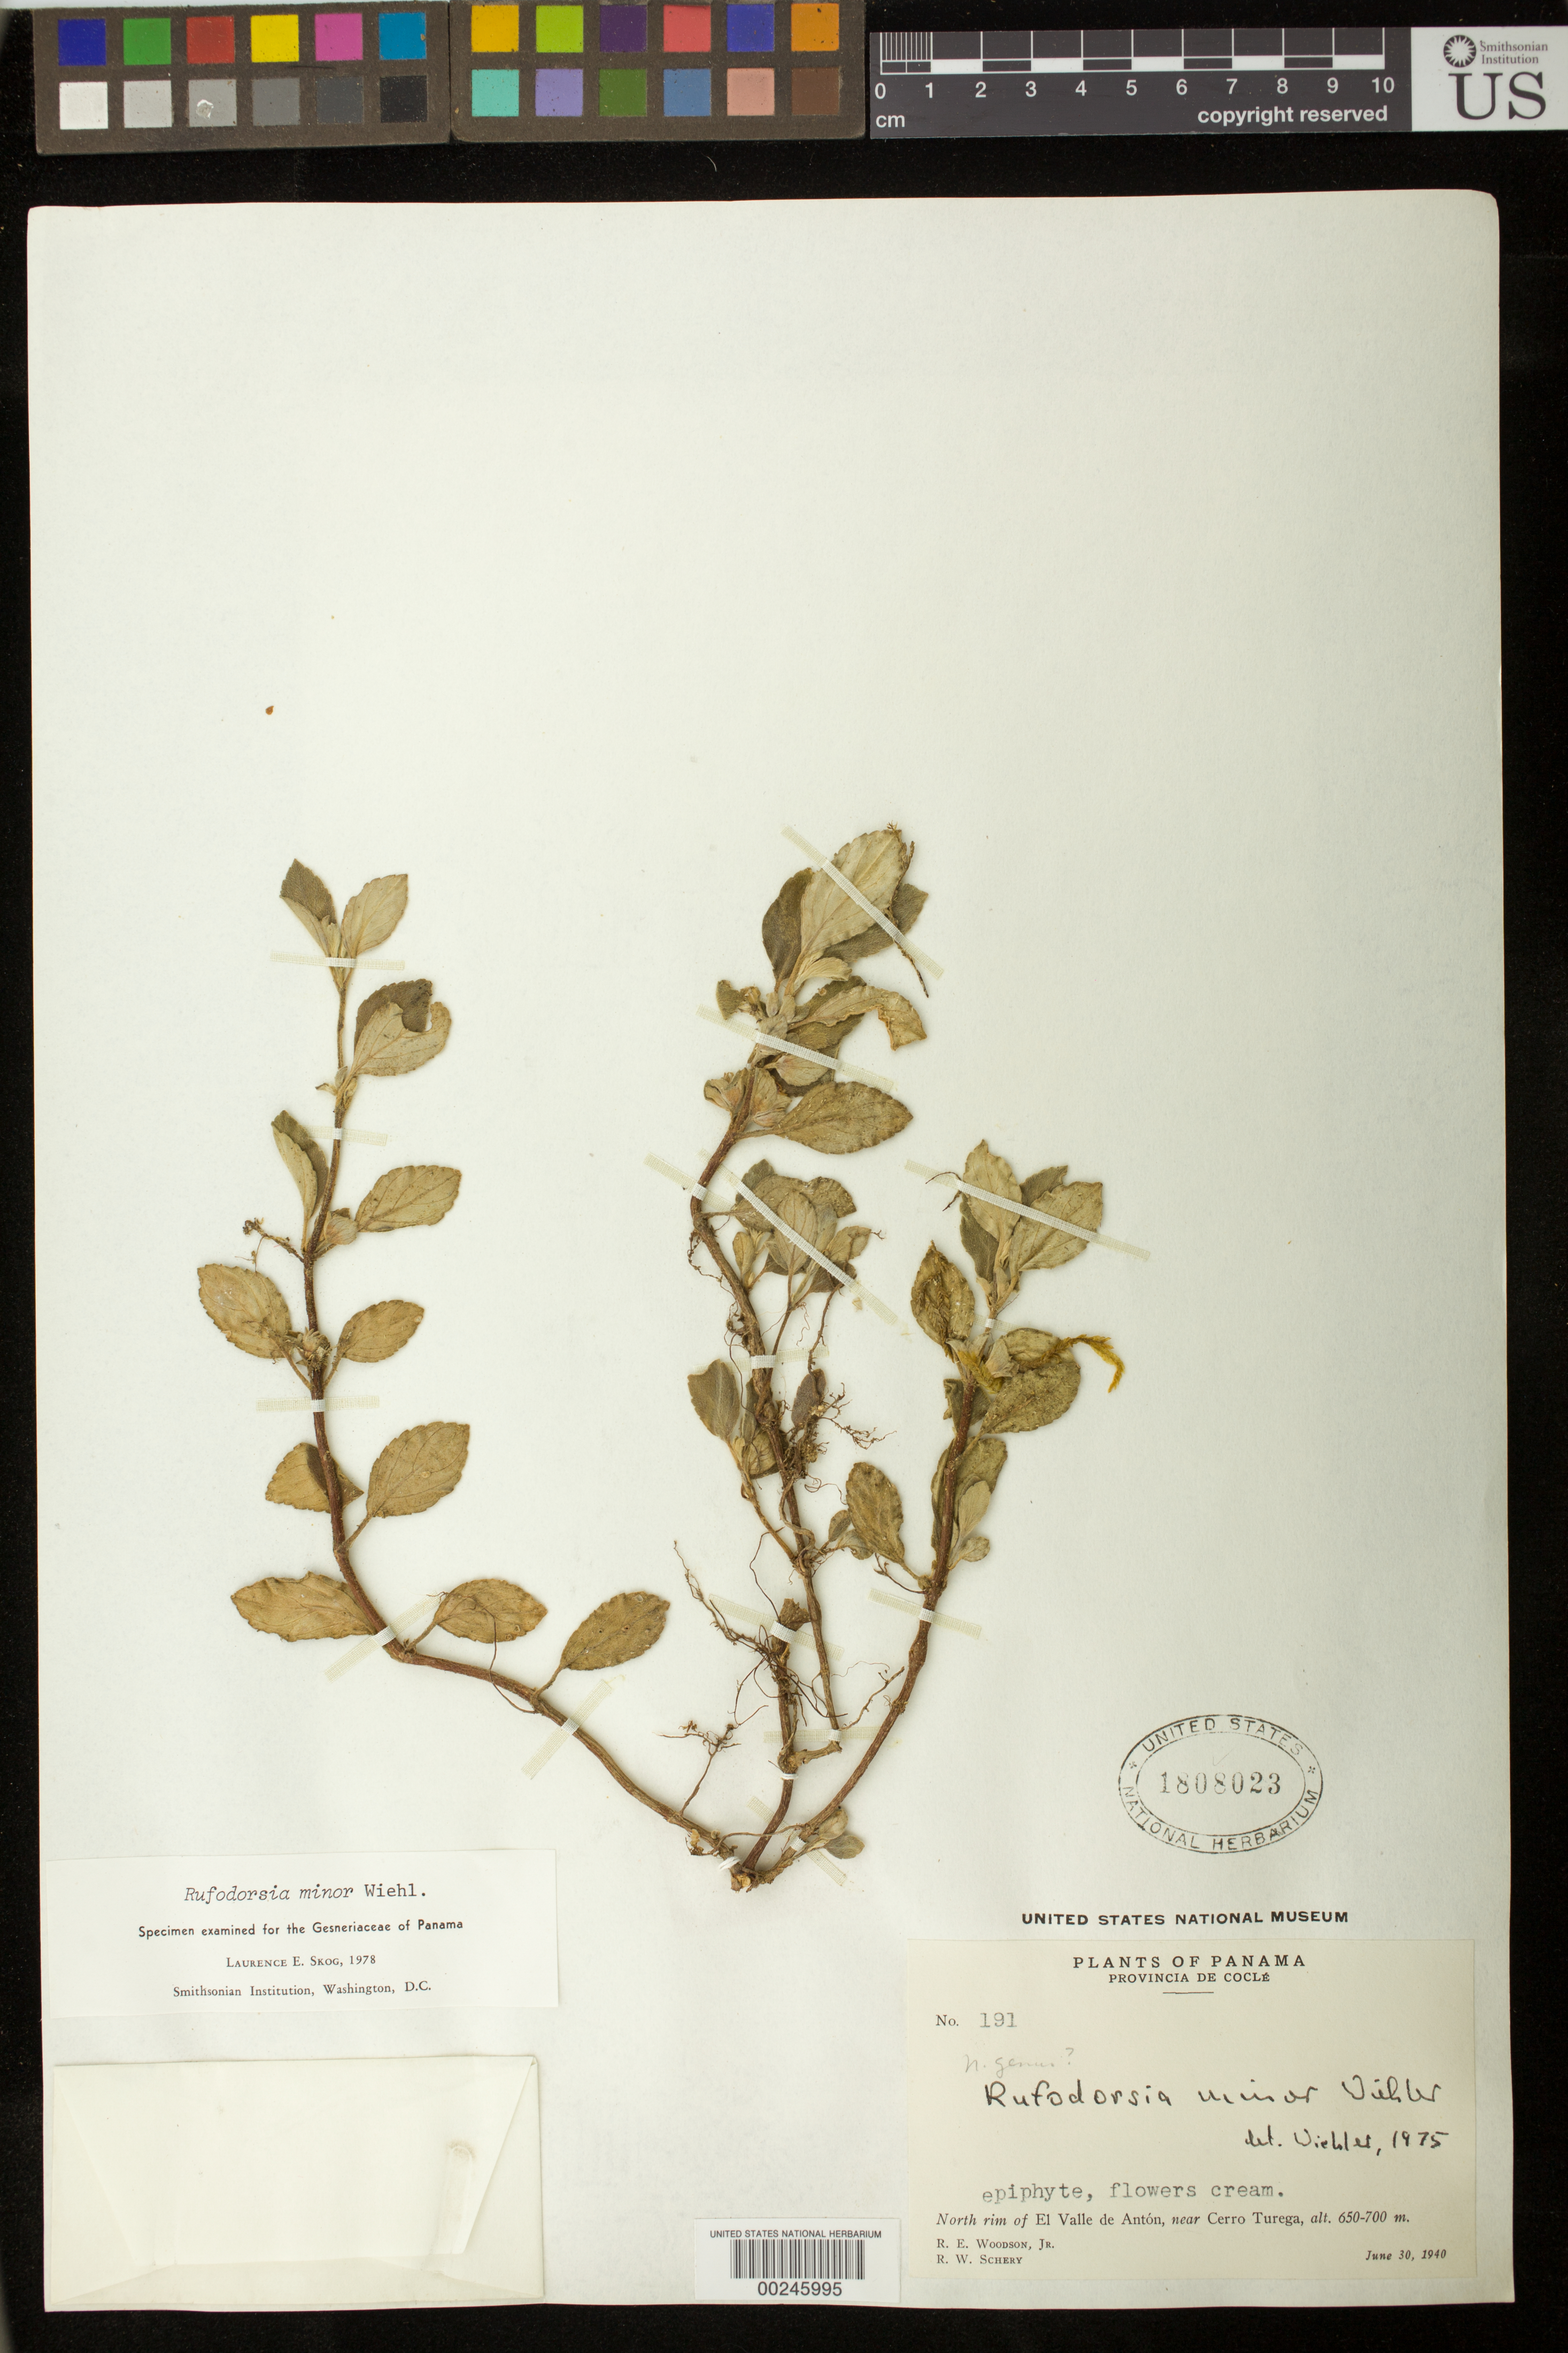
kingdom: Plantae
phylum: Tracheophyta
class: Magnoliopsida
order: Lamiales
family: Gesneriaceae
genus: Rufodorsia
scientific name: Rufodorsia minor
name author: Wiehler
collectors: R. E. Woodson & R. W. Schery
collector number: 191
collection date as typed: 30 Jun 1940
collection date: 1940-06-30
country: Panama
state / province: Coclé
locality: N rim of El Valle de Anton, near Cerro Turega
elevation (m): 650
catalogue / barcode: US 1808023